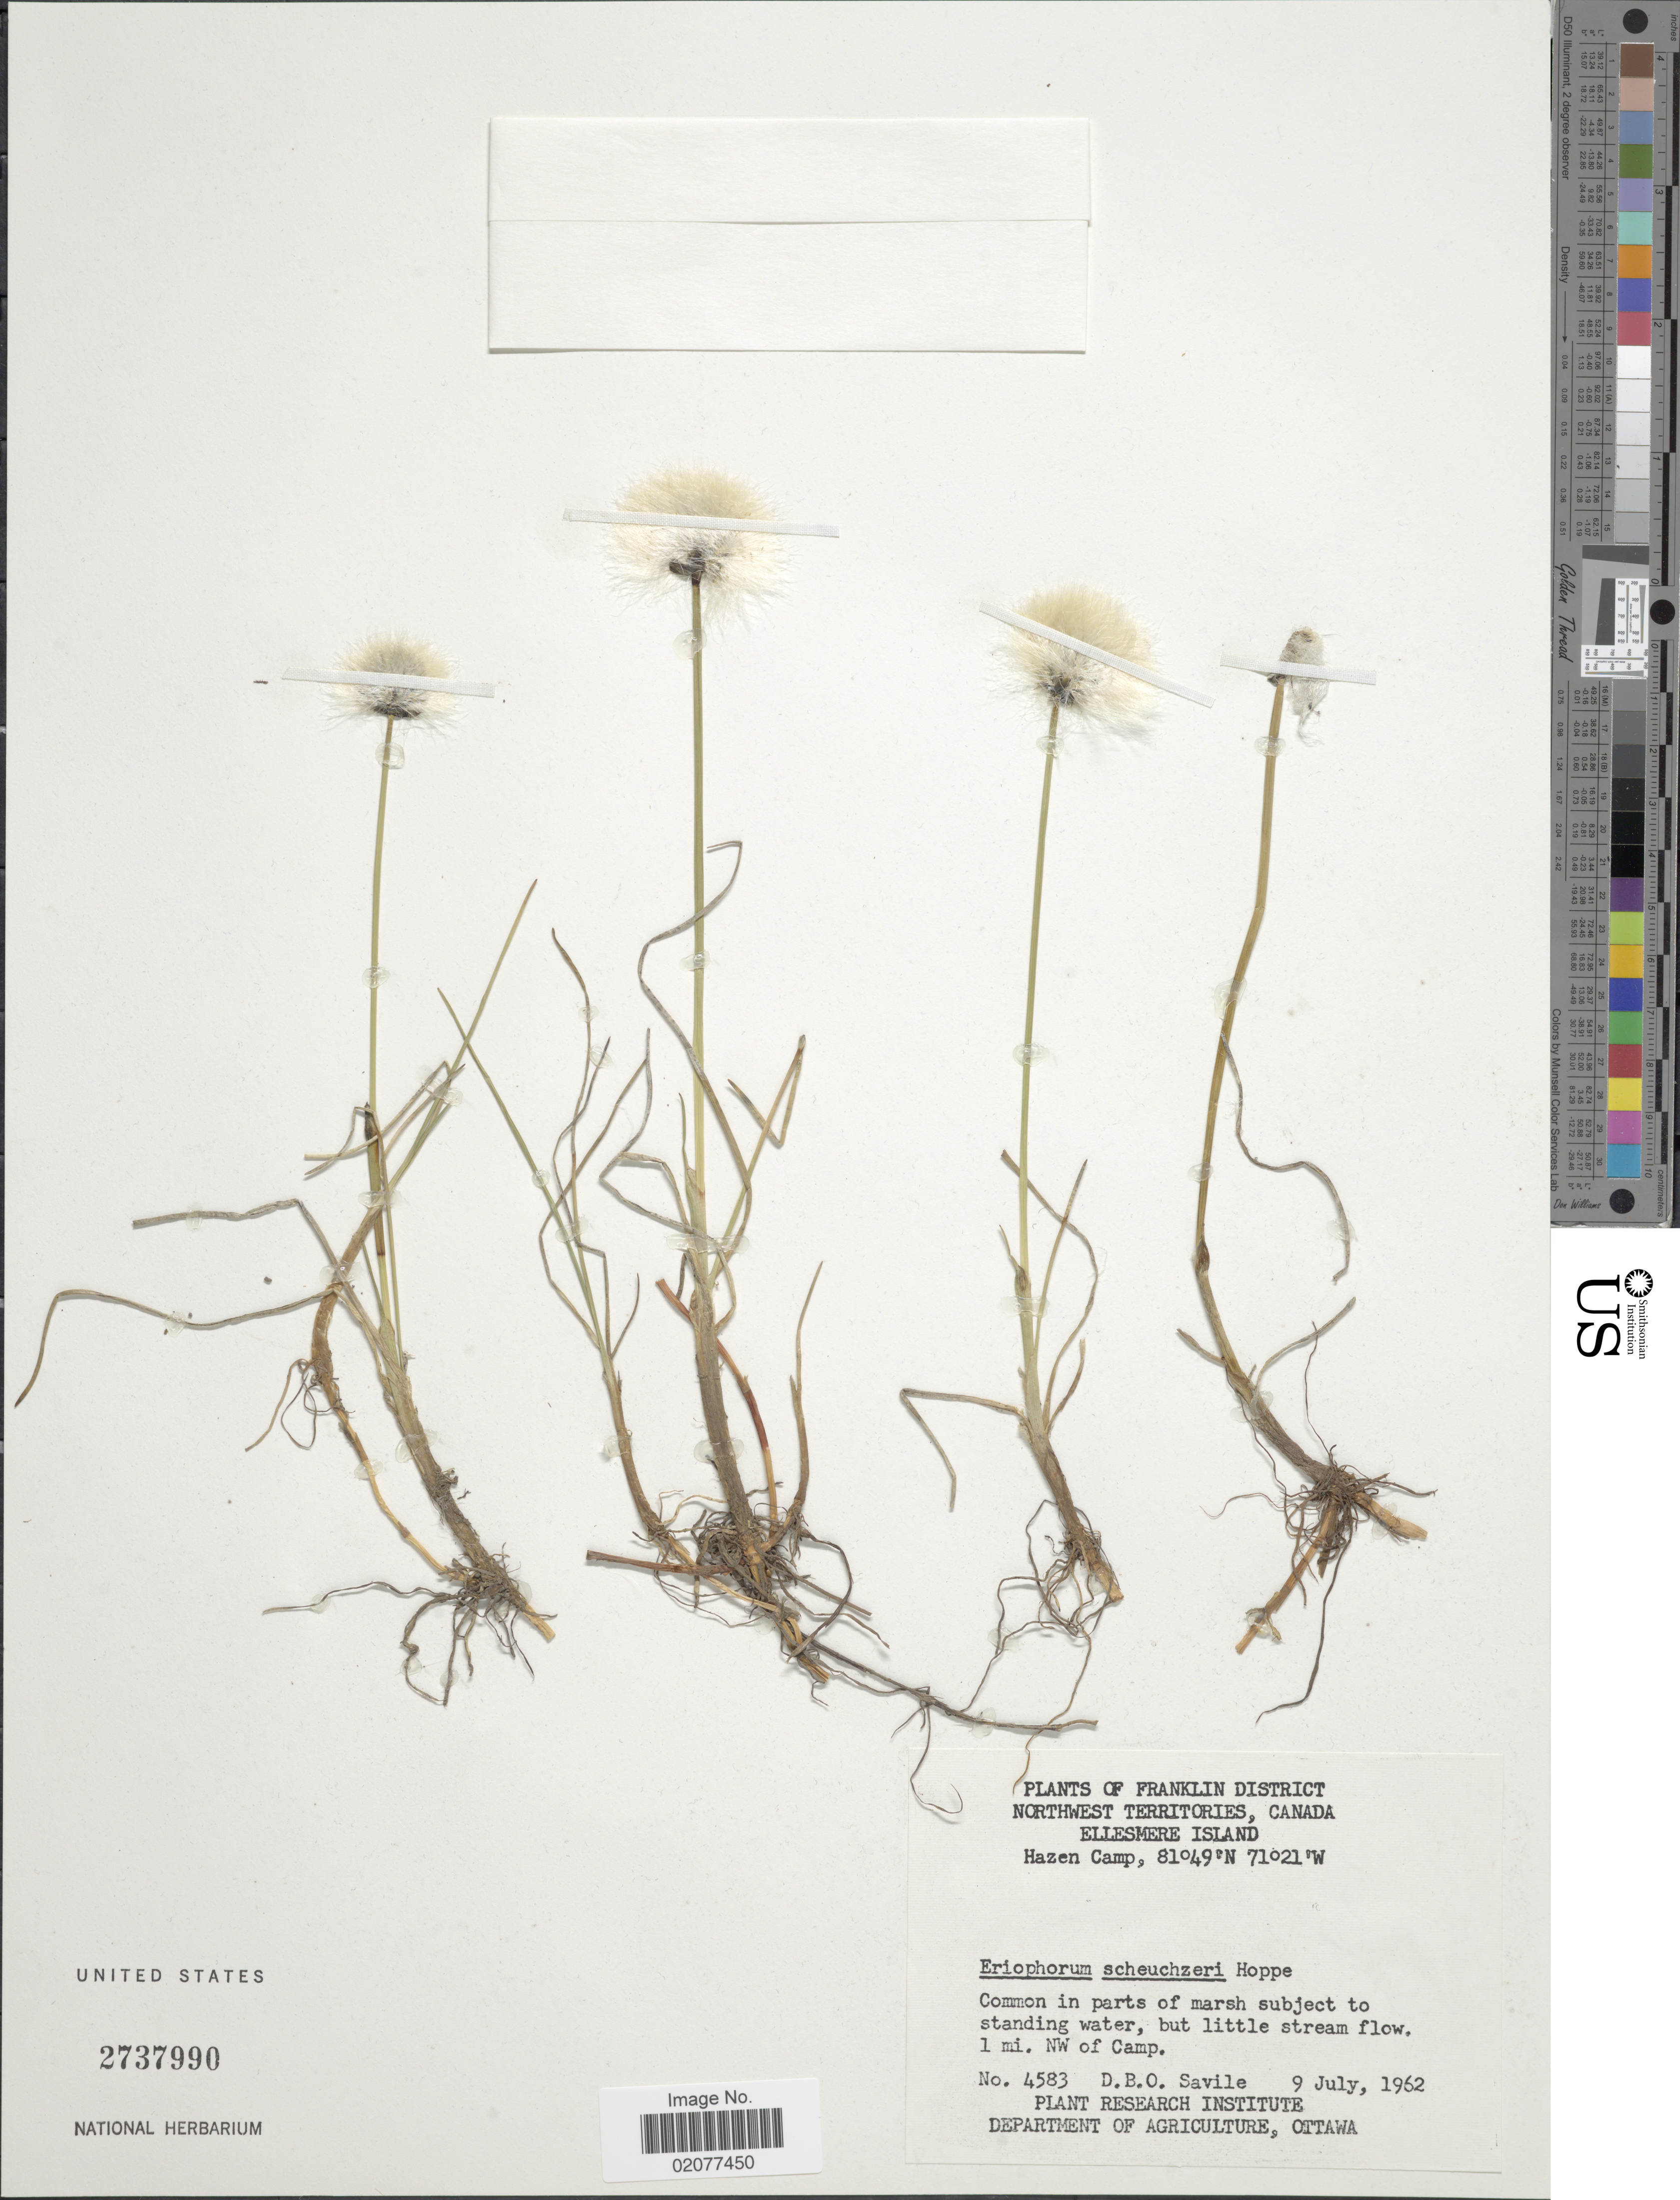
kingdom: Plantae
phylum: Tracheophyta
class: Liliopsida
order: Poales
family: Cyperaceae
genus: Eriophorum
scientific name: Eriophorum scheuchzeri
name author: Hoppe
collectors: D. Savile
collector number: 4583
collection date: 1962-07-09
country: Canada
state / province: Northwest Territories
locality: Northwest Territories, Canada. Ellesmere Island. But Little stream flow. 1 mi NW of Camp.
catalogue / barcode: US 2737990